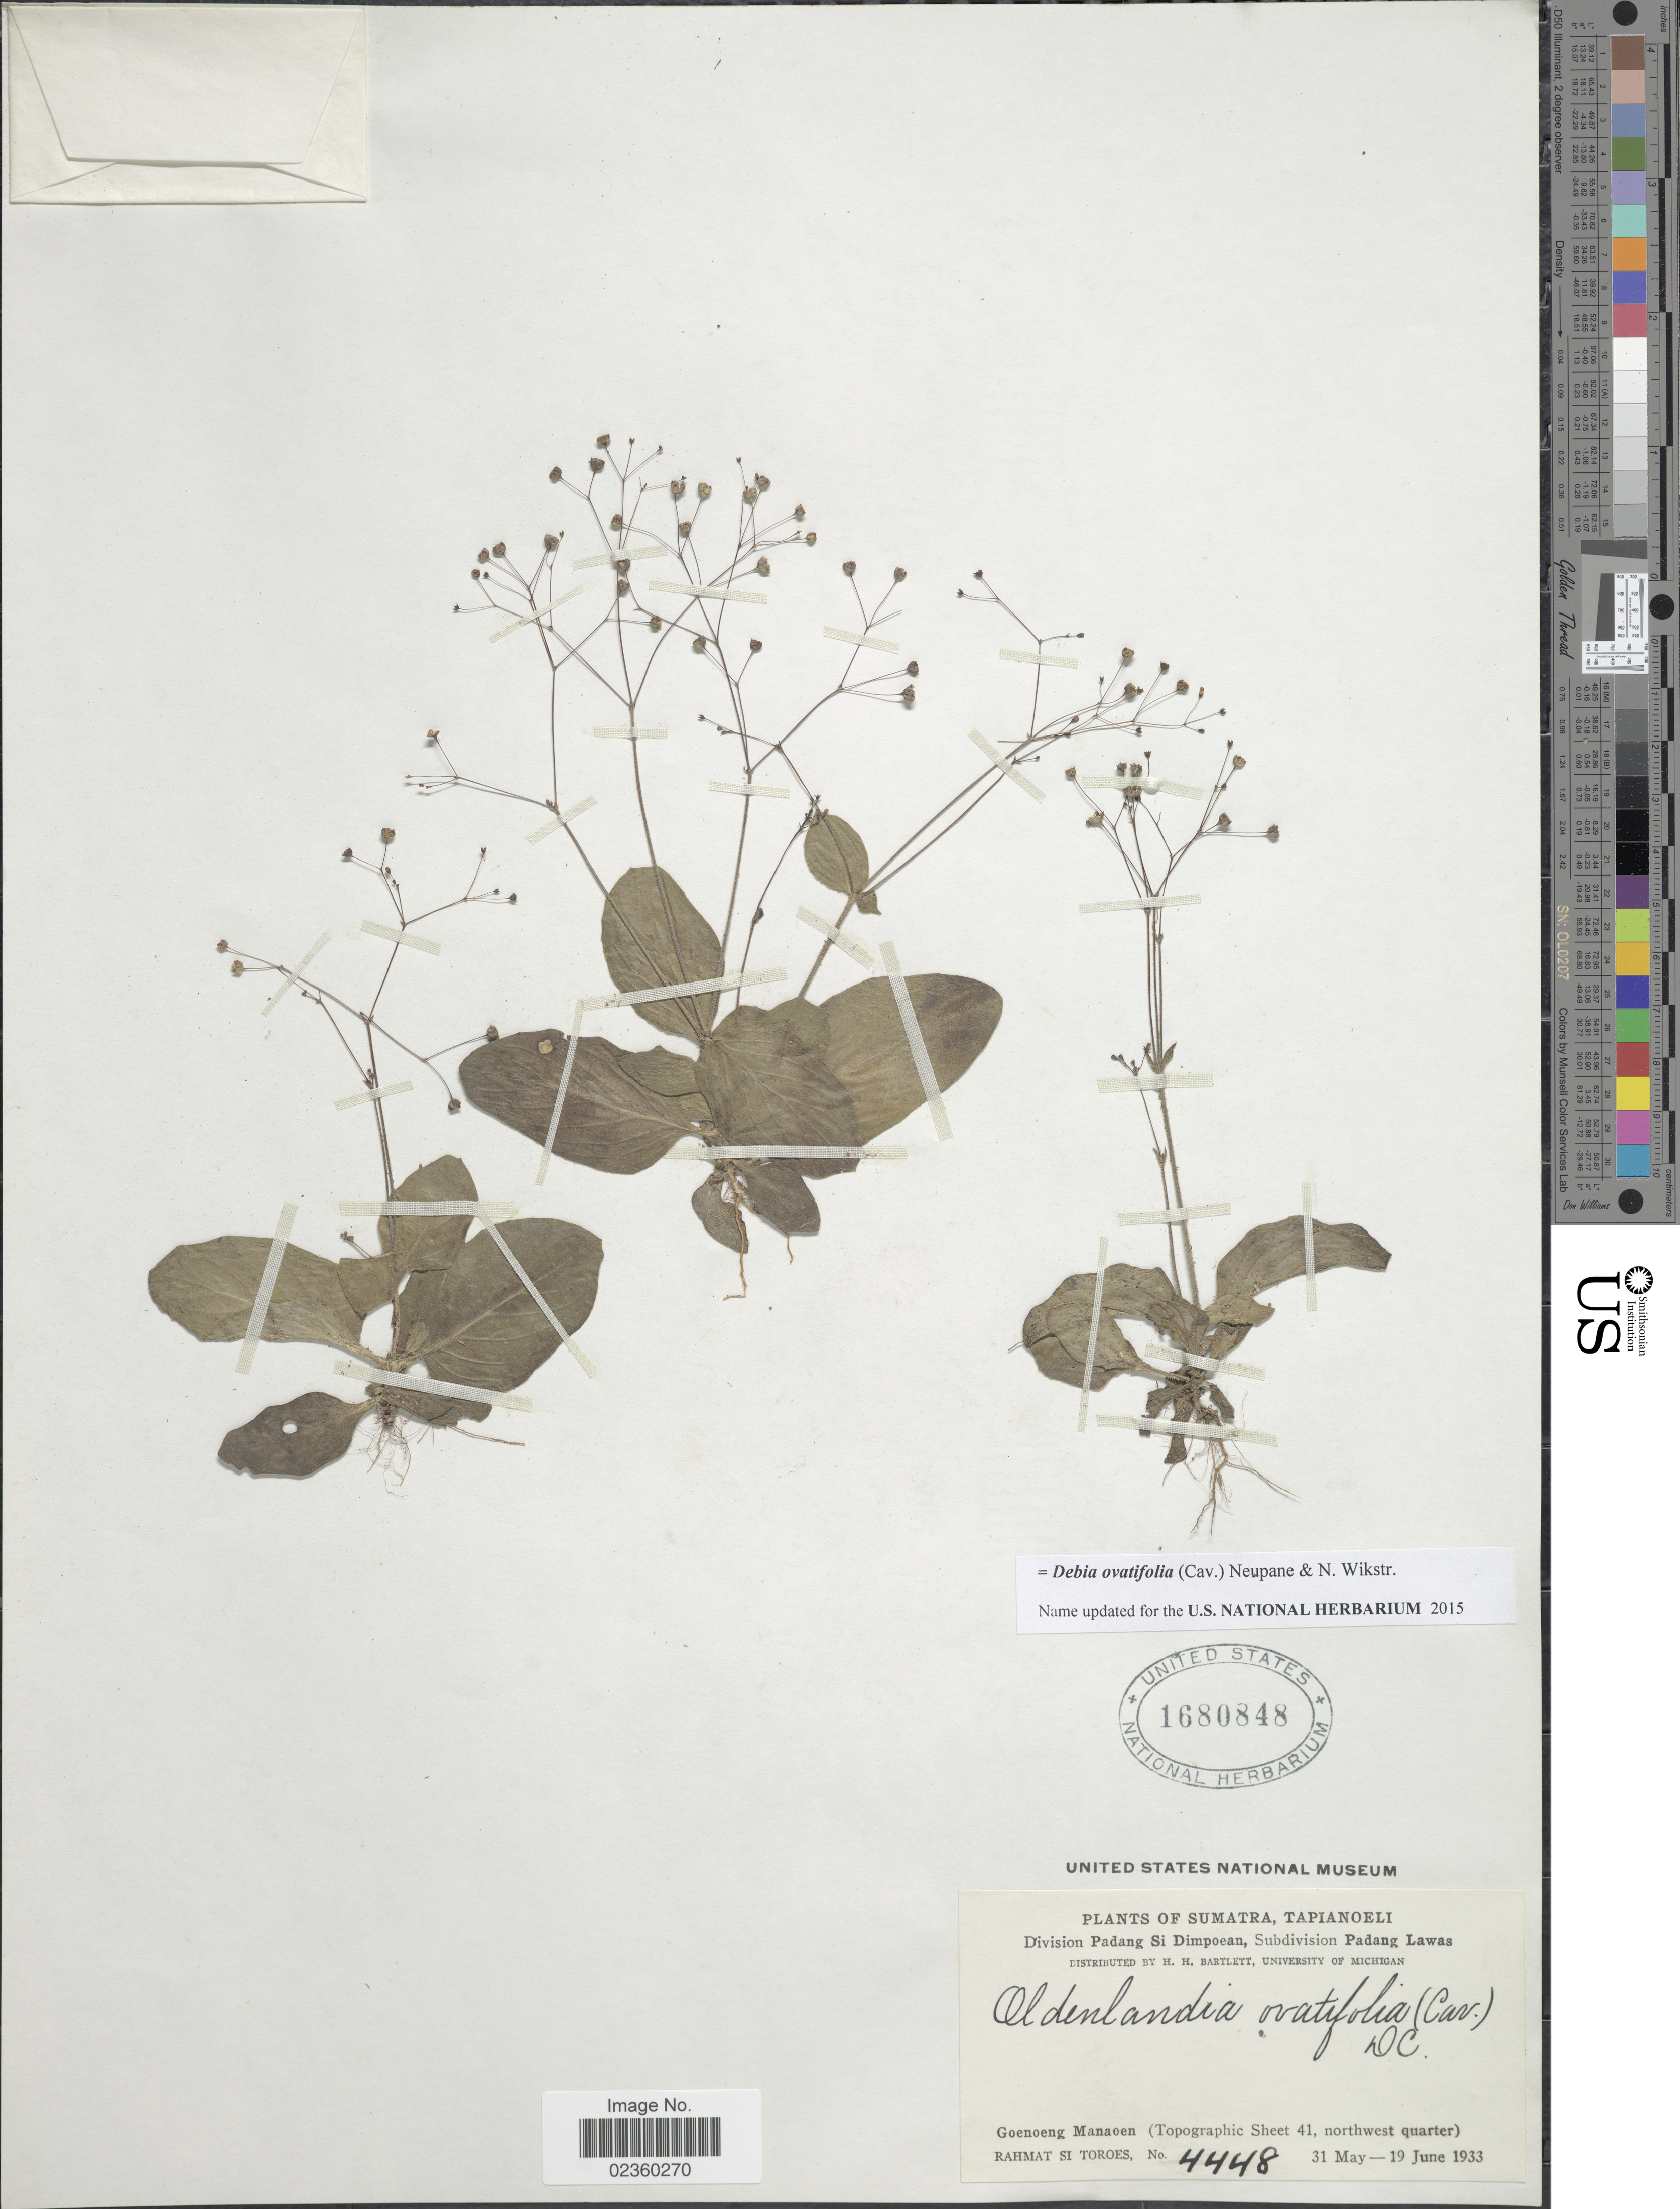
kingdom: Plantae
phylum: Tracheophyta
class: Magnoliopsida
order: Gentianales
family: Rubiaceae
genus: Debia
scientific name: Debia ovatifolia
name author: (Cav.) Neupane & N. Wikstr.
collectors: Rahmat Si Boeea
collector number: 4448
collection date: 1933-05-31/1933-06-19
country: Indonesia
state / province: Sumatra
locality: Tapianoeli, Division Padang Si Dimpoean, Subdivision Padang Lawas, Goenoeng Manaoen (Topographic Sheet 41, northwest quarter)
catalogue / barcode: US 1680848